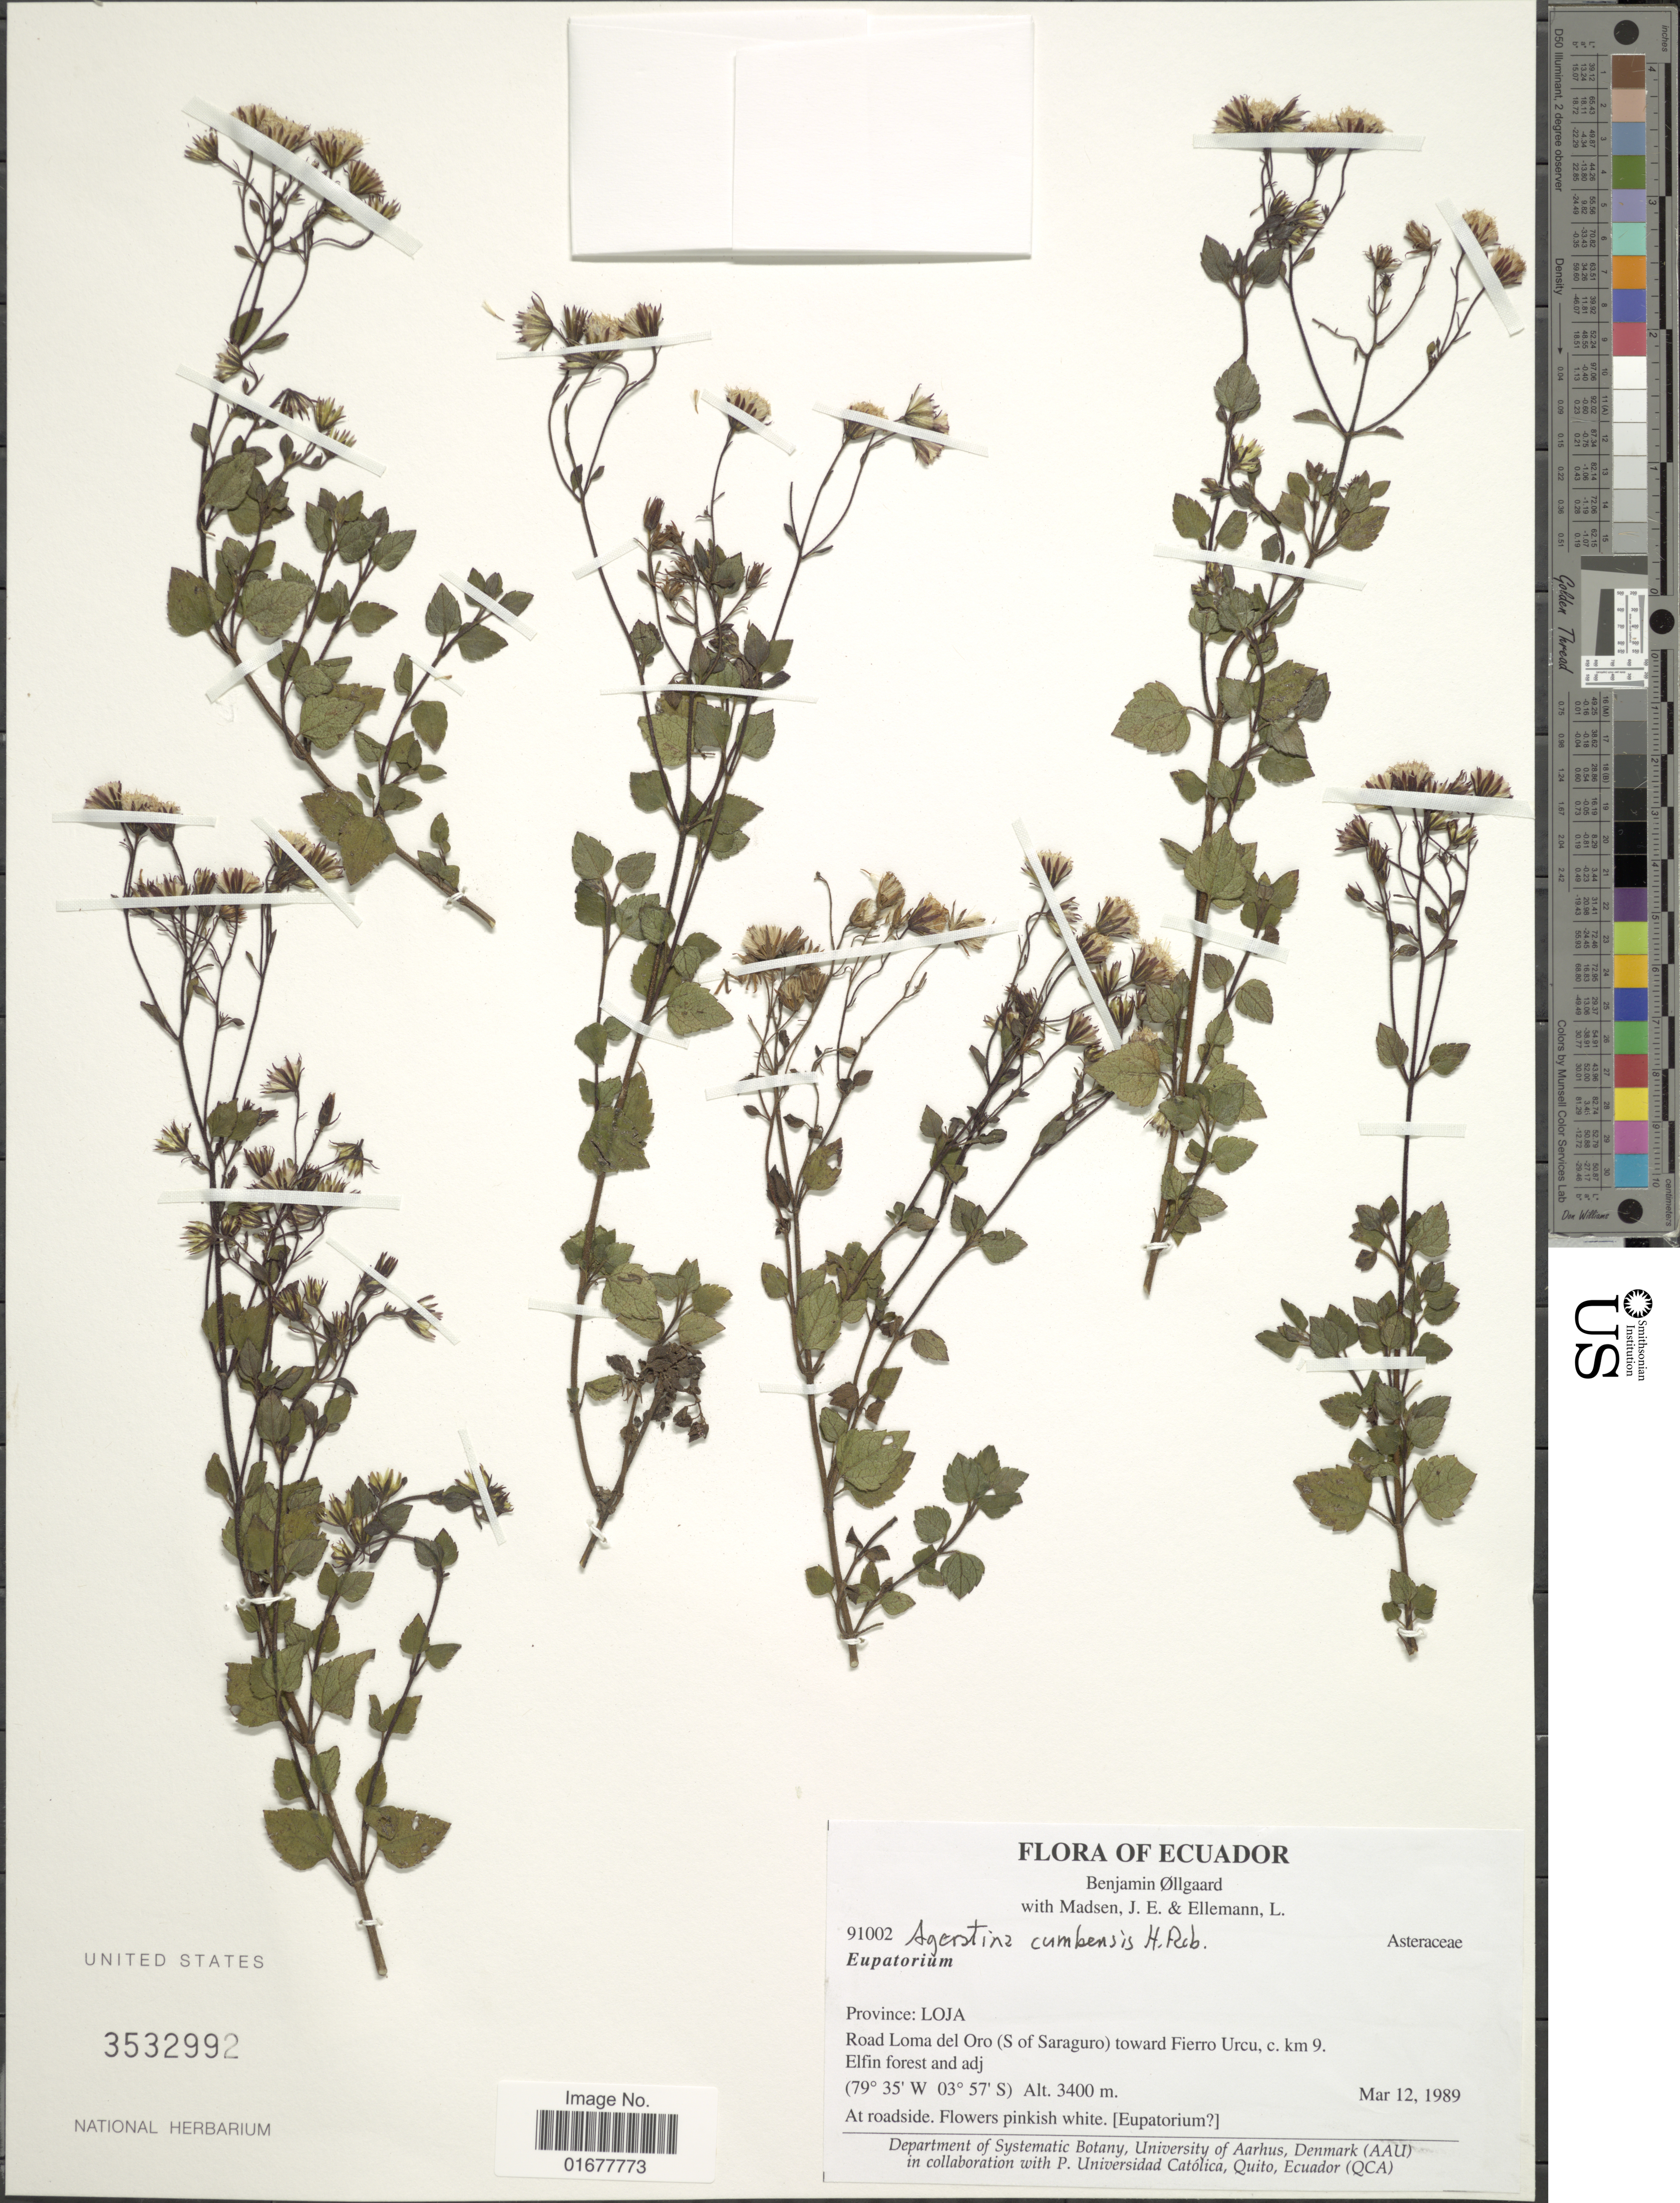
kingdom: Plantae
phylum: Tracheophyta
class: Magnoliopsida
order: Asterales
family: Asteraceae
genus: Ageratina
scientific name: Ageratina cumbensis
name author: H. Rob.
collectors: J. E. Madsen & L. Ellemann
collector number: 91002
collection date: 1989-03-12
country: Ecuador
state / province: Loja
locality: Road Loma del Oro (S of Saraguro) toward Fierro Urcu, c. km 9, Elfin forest and adj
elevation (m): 3400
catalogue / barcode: US 3532992